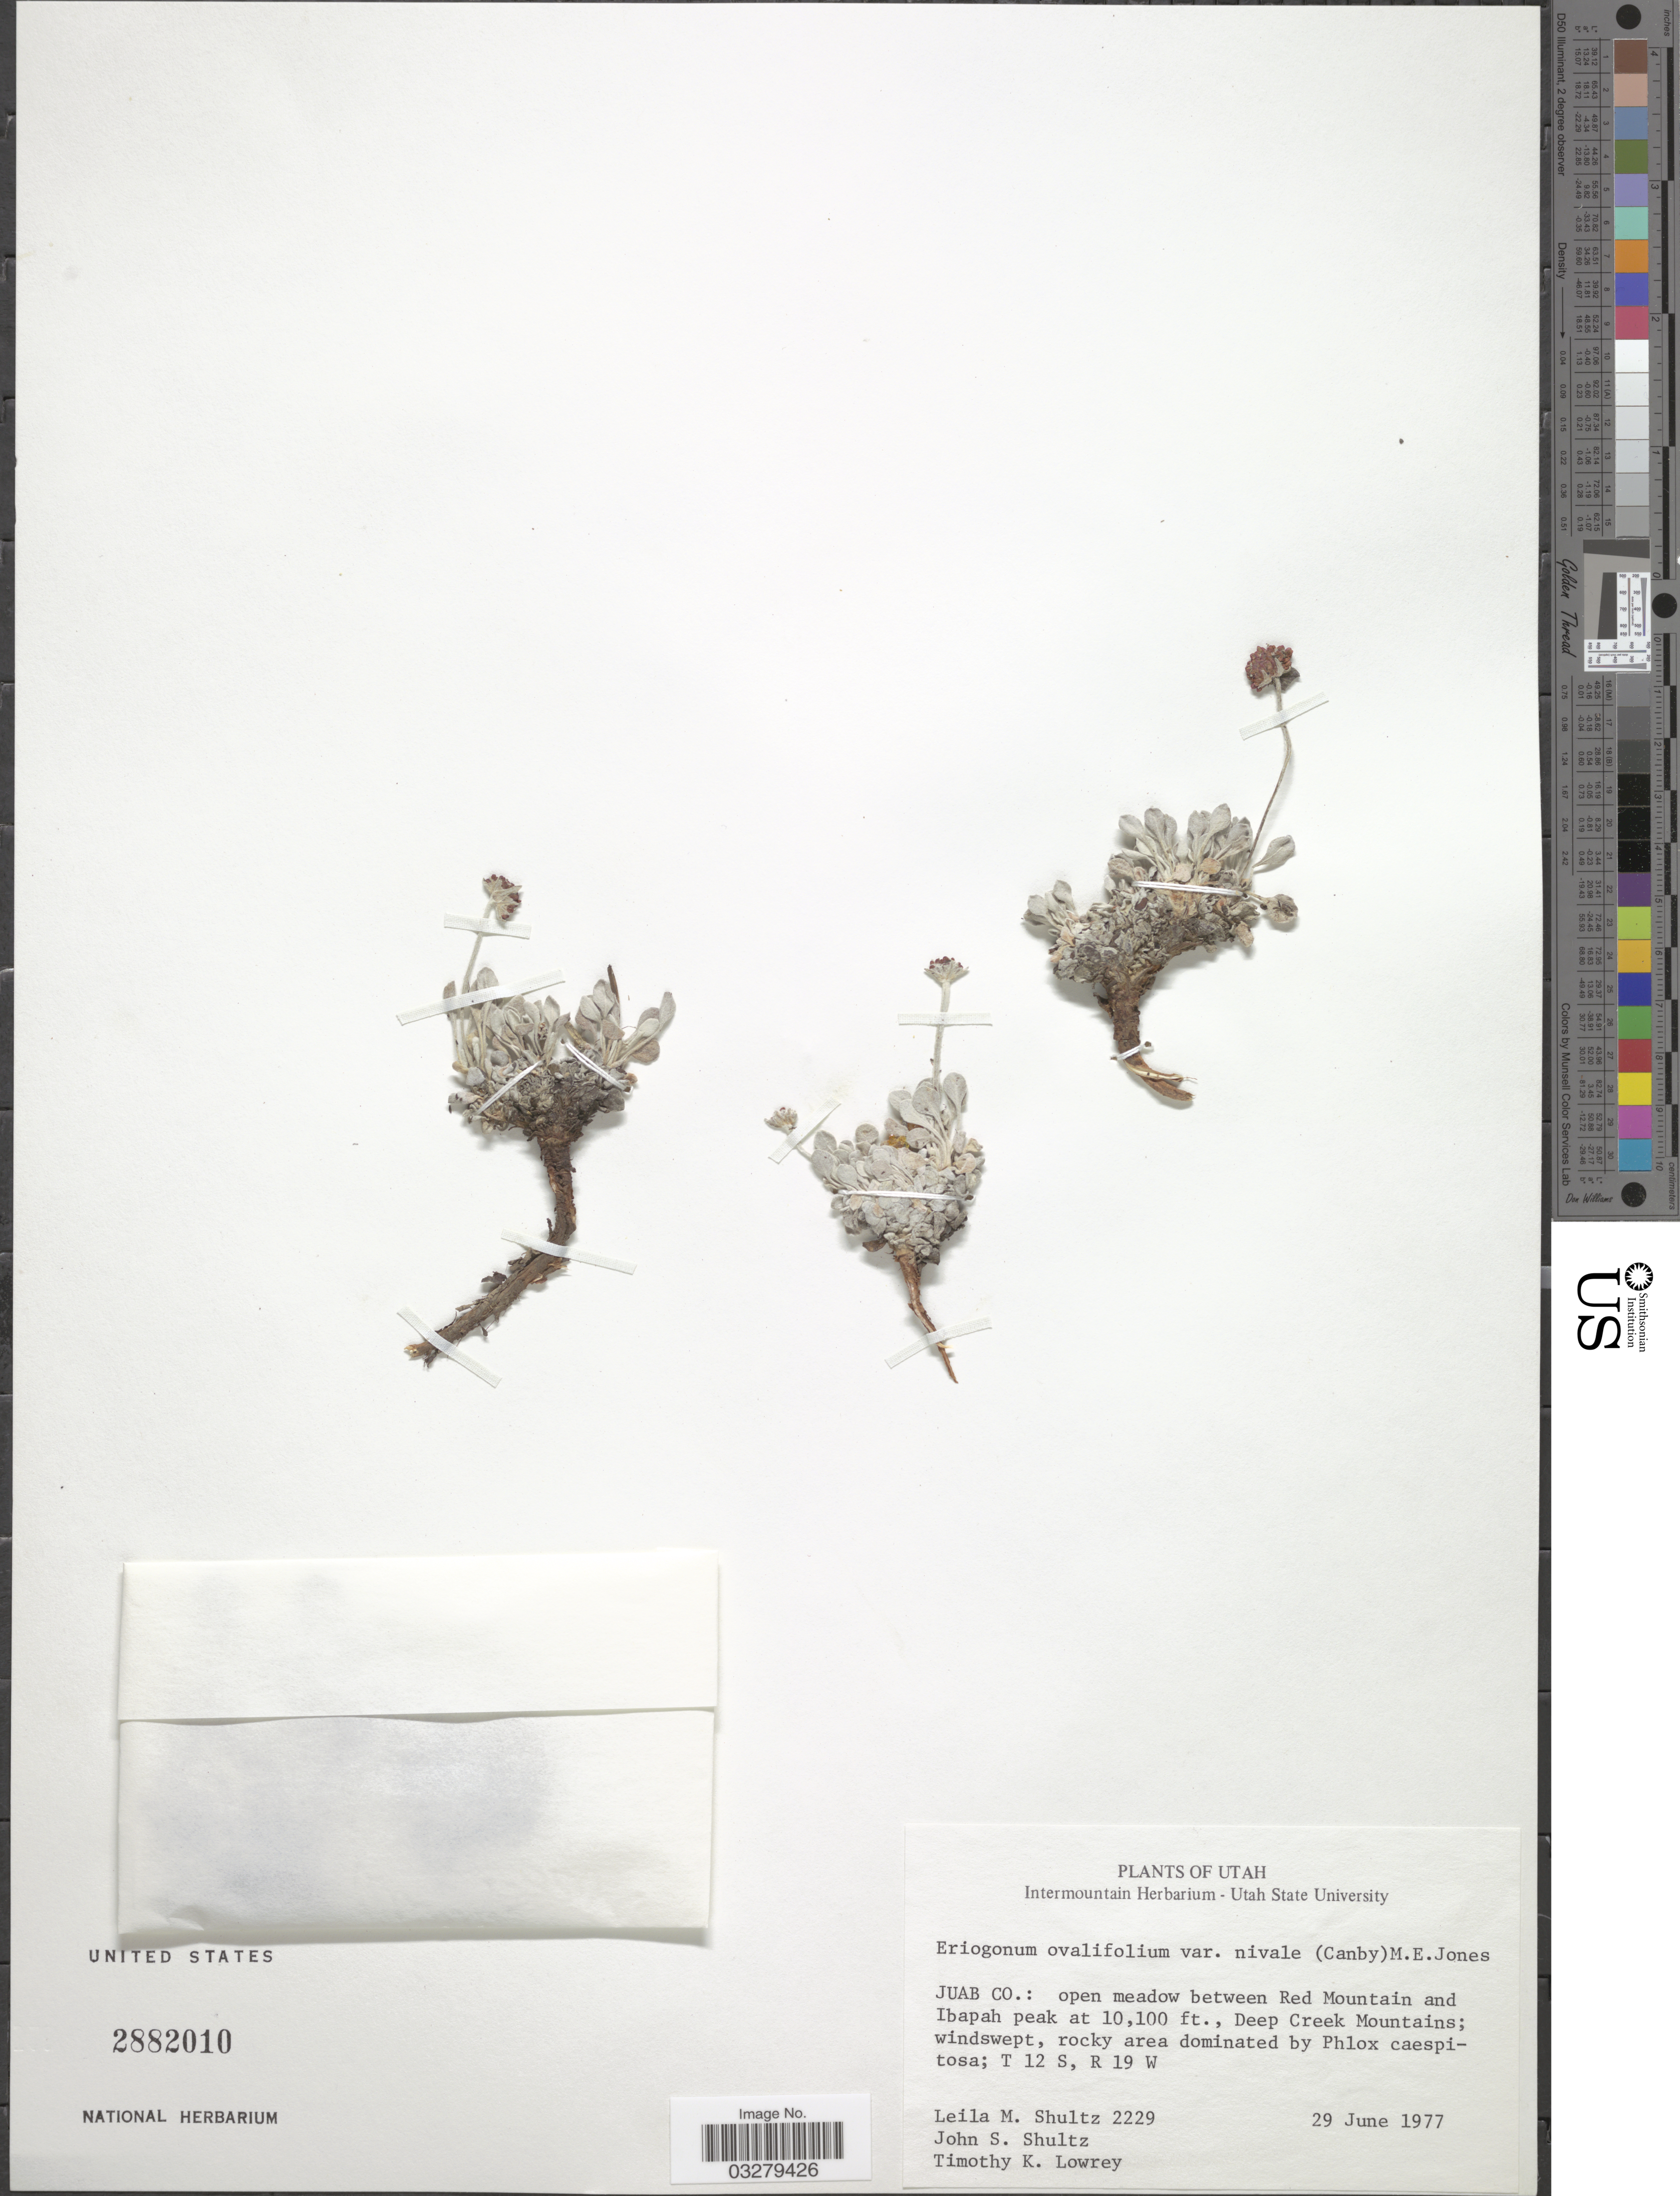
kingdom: Plantae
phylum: Tracheophyta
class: Magnoliopsida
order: Caryophyllales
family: Polygonaceae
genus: Eriogonum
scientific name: Eriogonum ovalifolium var. nivale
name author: (Canby ex Coville) M.E. Jones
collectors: L. Schultz, J. Schultz & T. K. Lowrey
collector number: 2229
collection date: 1977-06-29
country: United States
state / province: Utah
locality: Juab Co.: open meadow between Red Mountain and Ibapah peak, Deep Creek Mountains, T12S, R19W.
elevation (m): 3078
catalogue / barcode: US 2882010